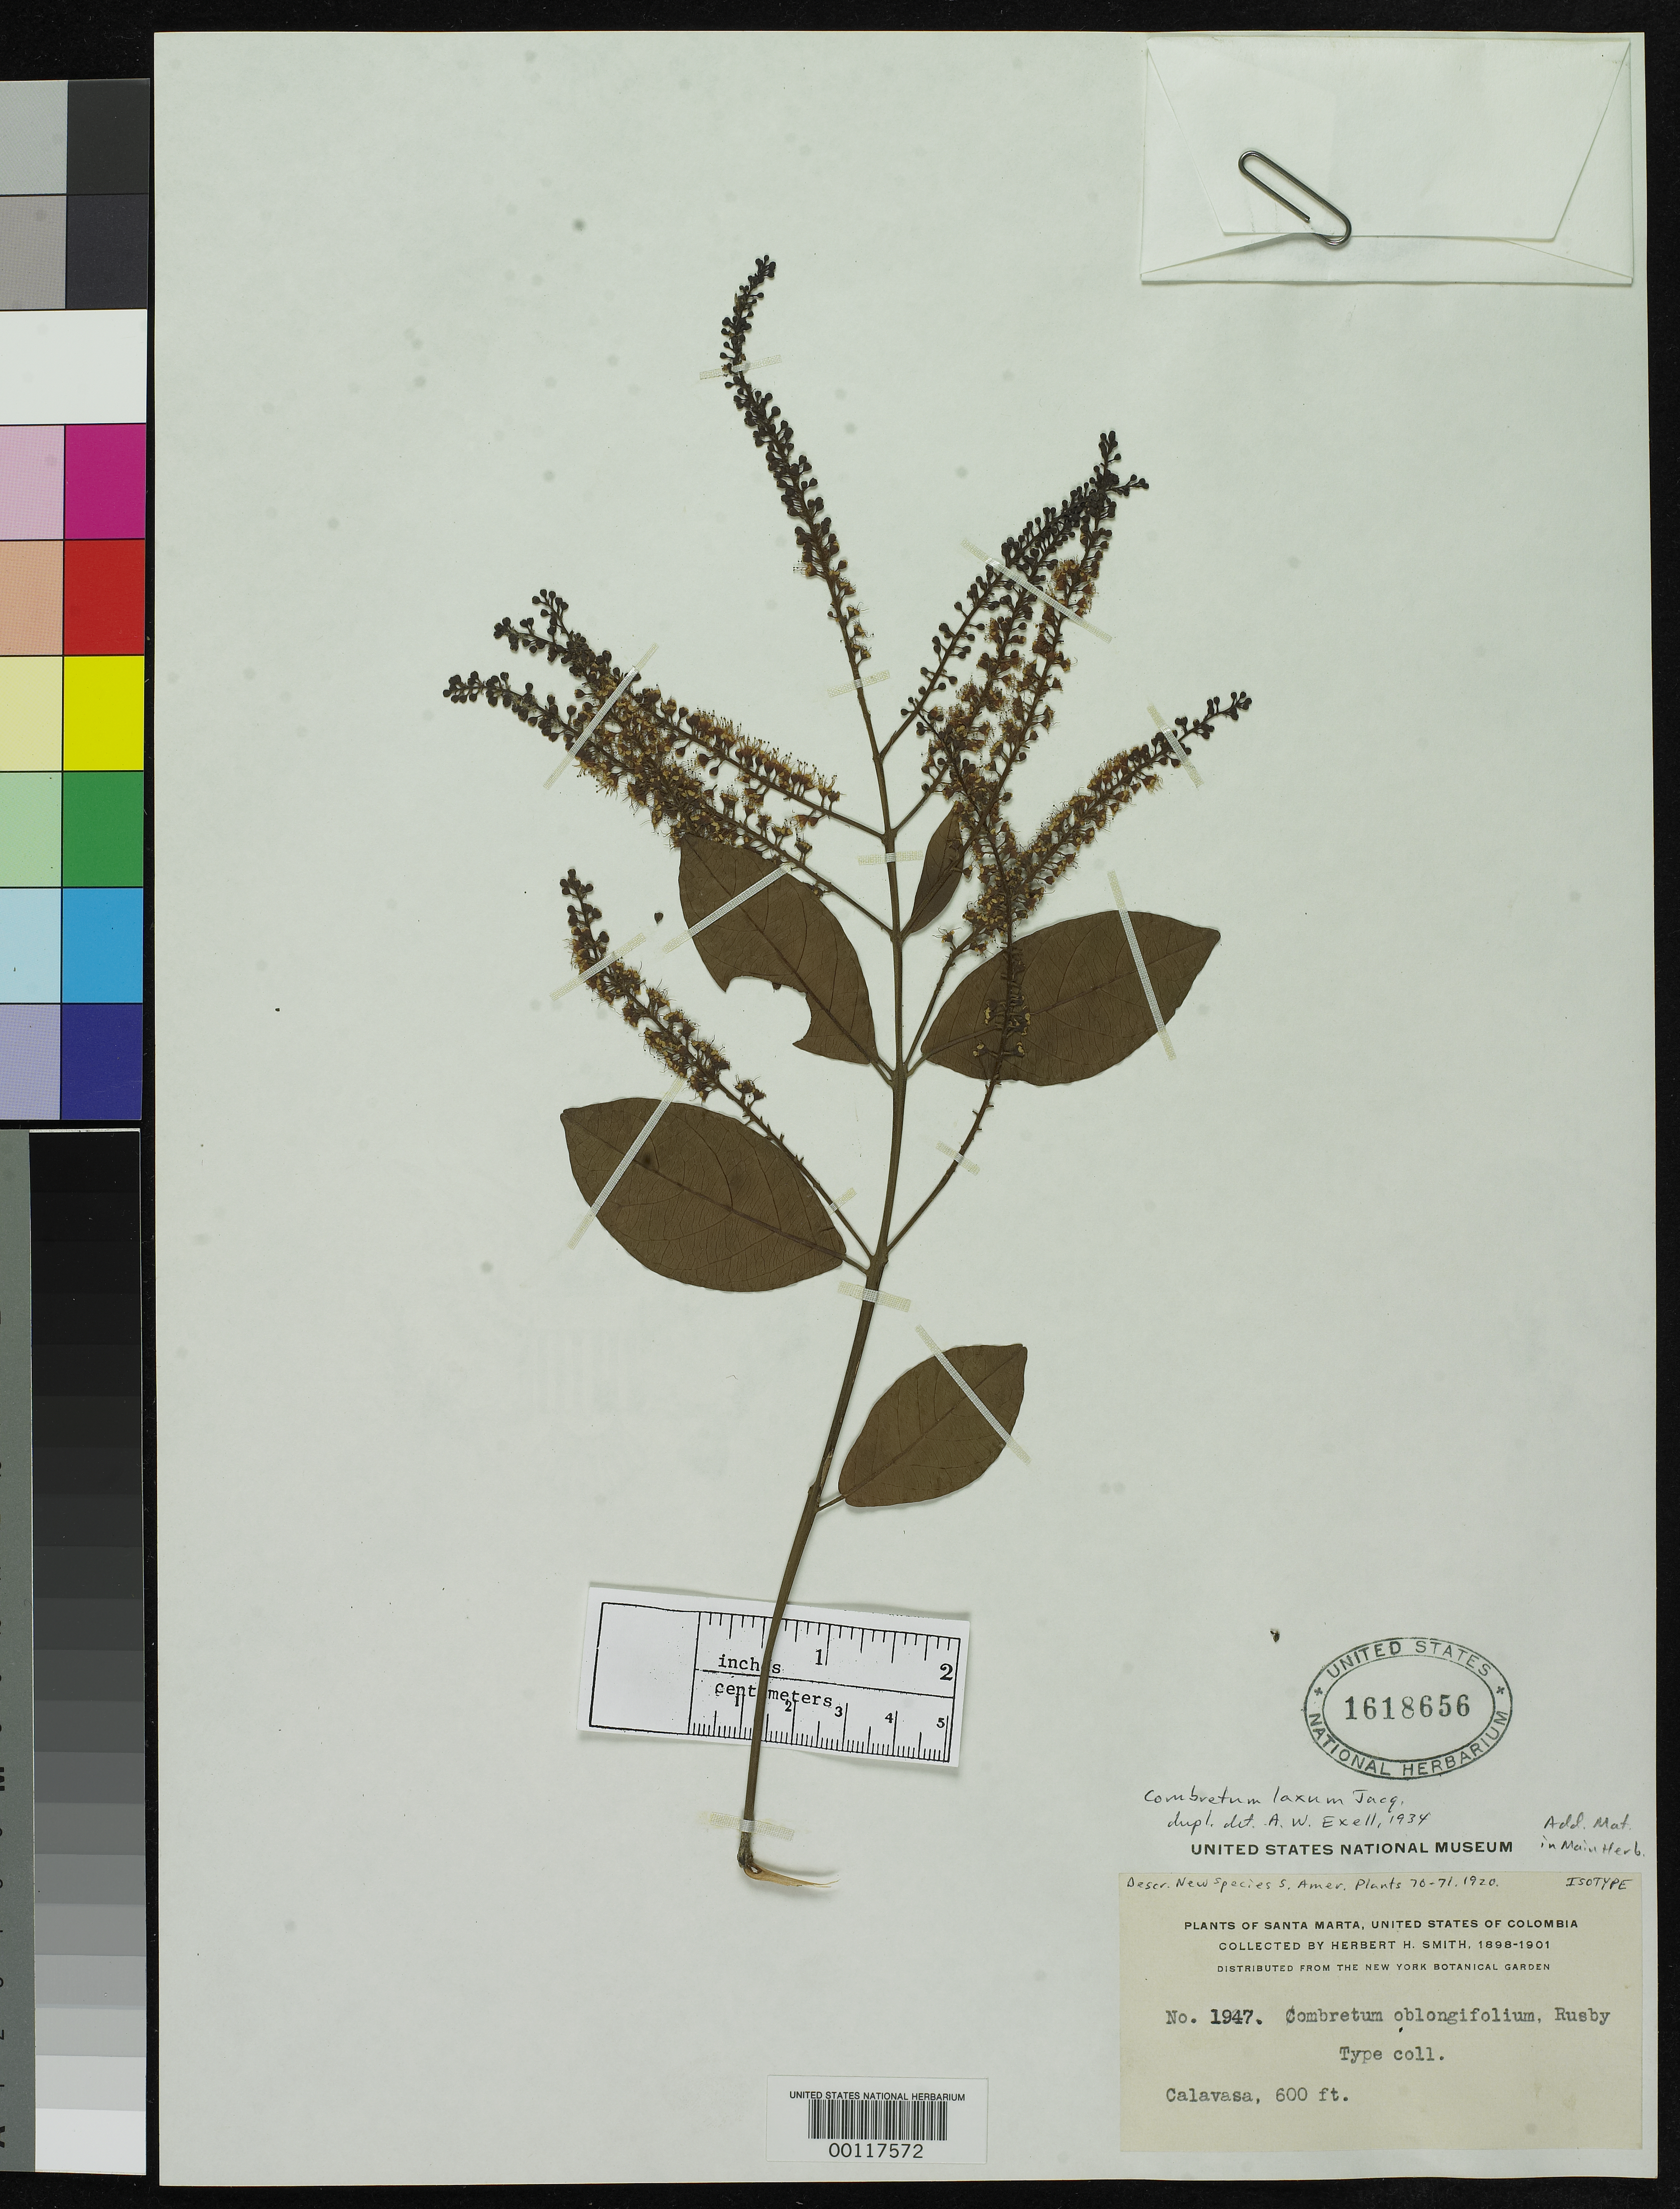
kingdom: Plantae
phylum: Tracheophyta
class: Magnoliopsida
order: Myrtales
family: Combretaceae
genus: Combretum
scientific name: Combretum oblongifolium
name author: Rusby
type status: Isotype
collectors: Herbert H. Smith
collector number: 1947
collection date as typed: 1880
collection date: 1880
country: Colombia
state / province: Magdalena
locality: Santa Marta, Calavasa.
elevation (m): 183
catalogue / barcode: US 1618656